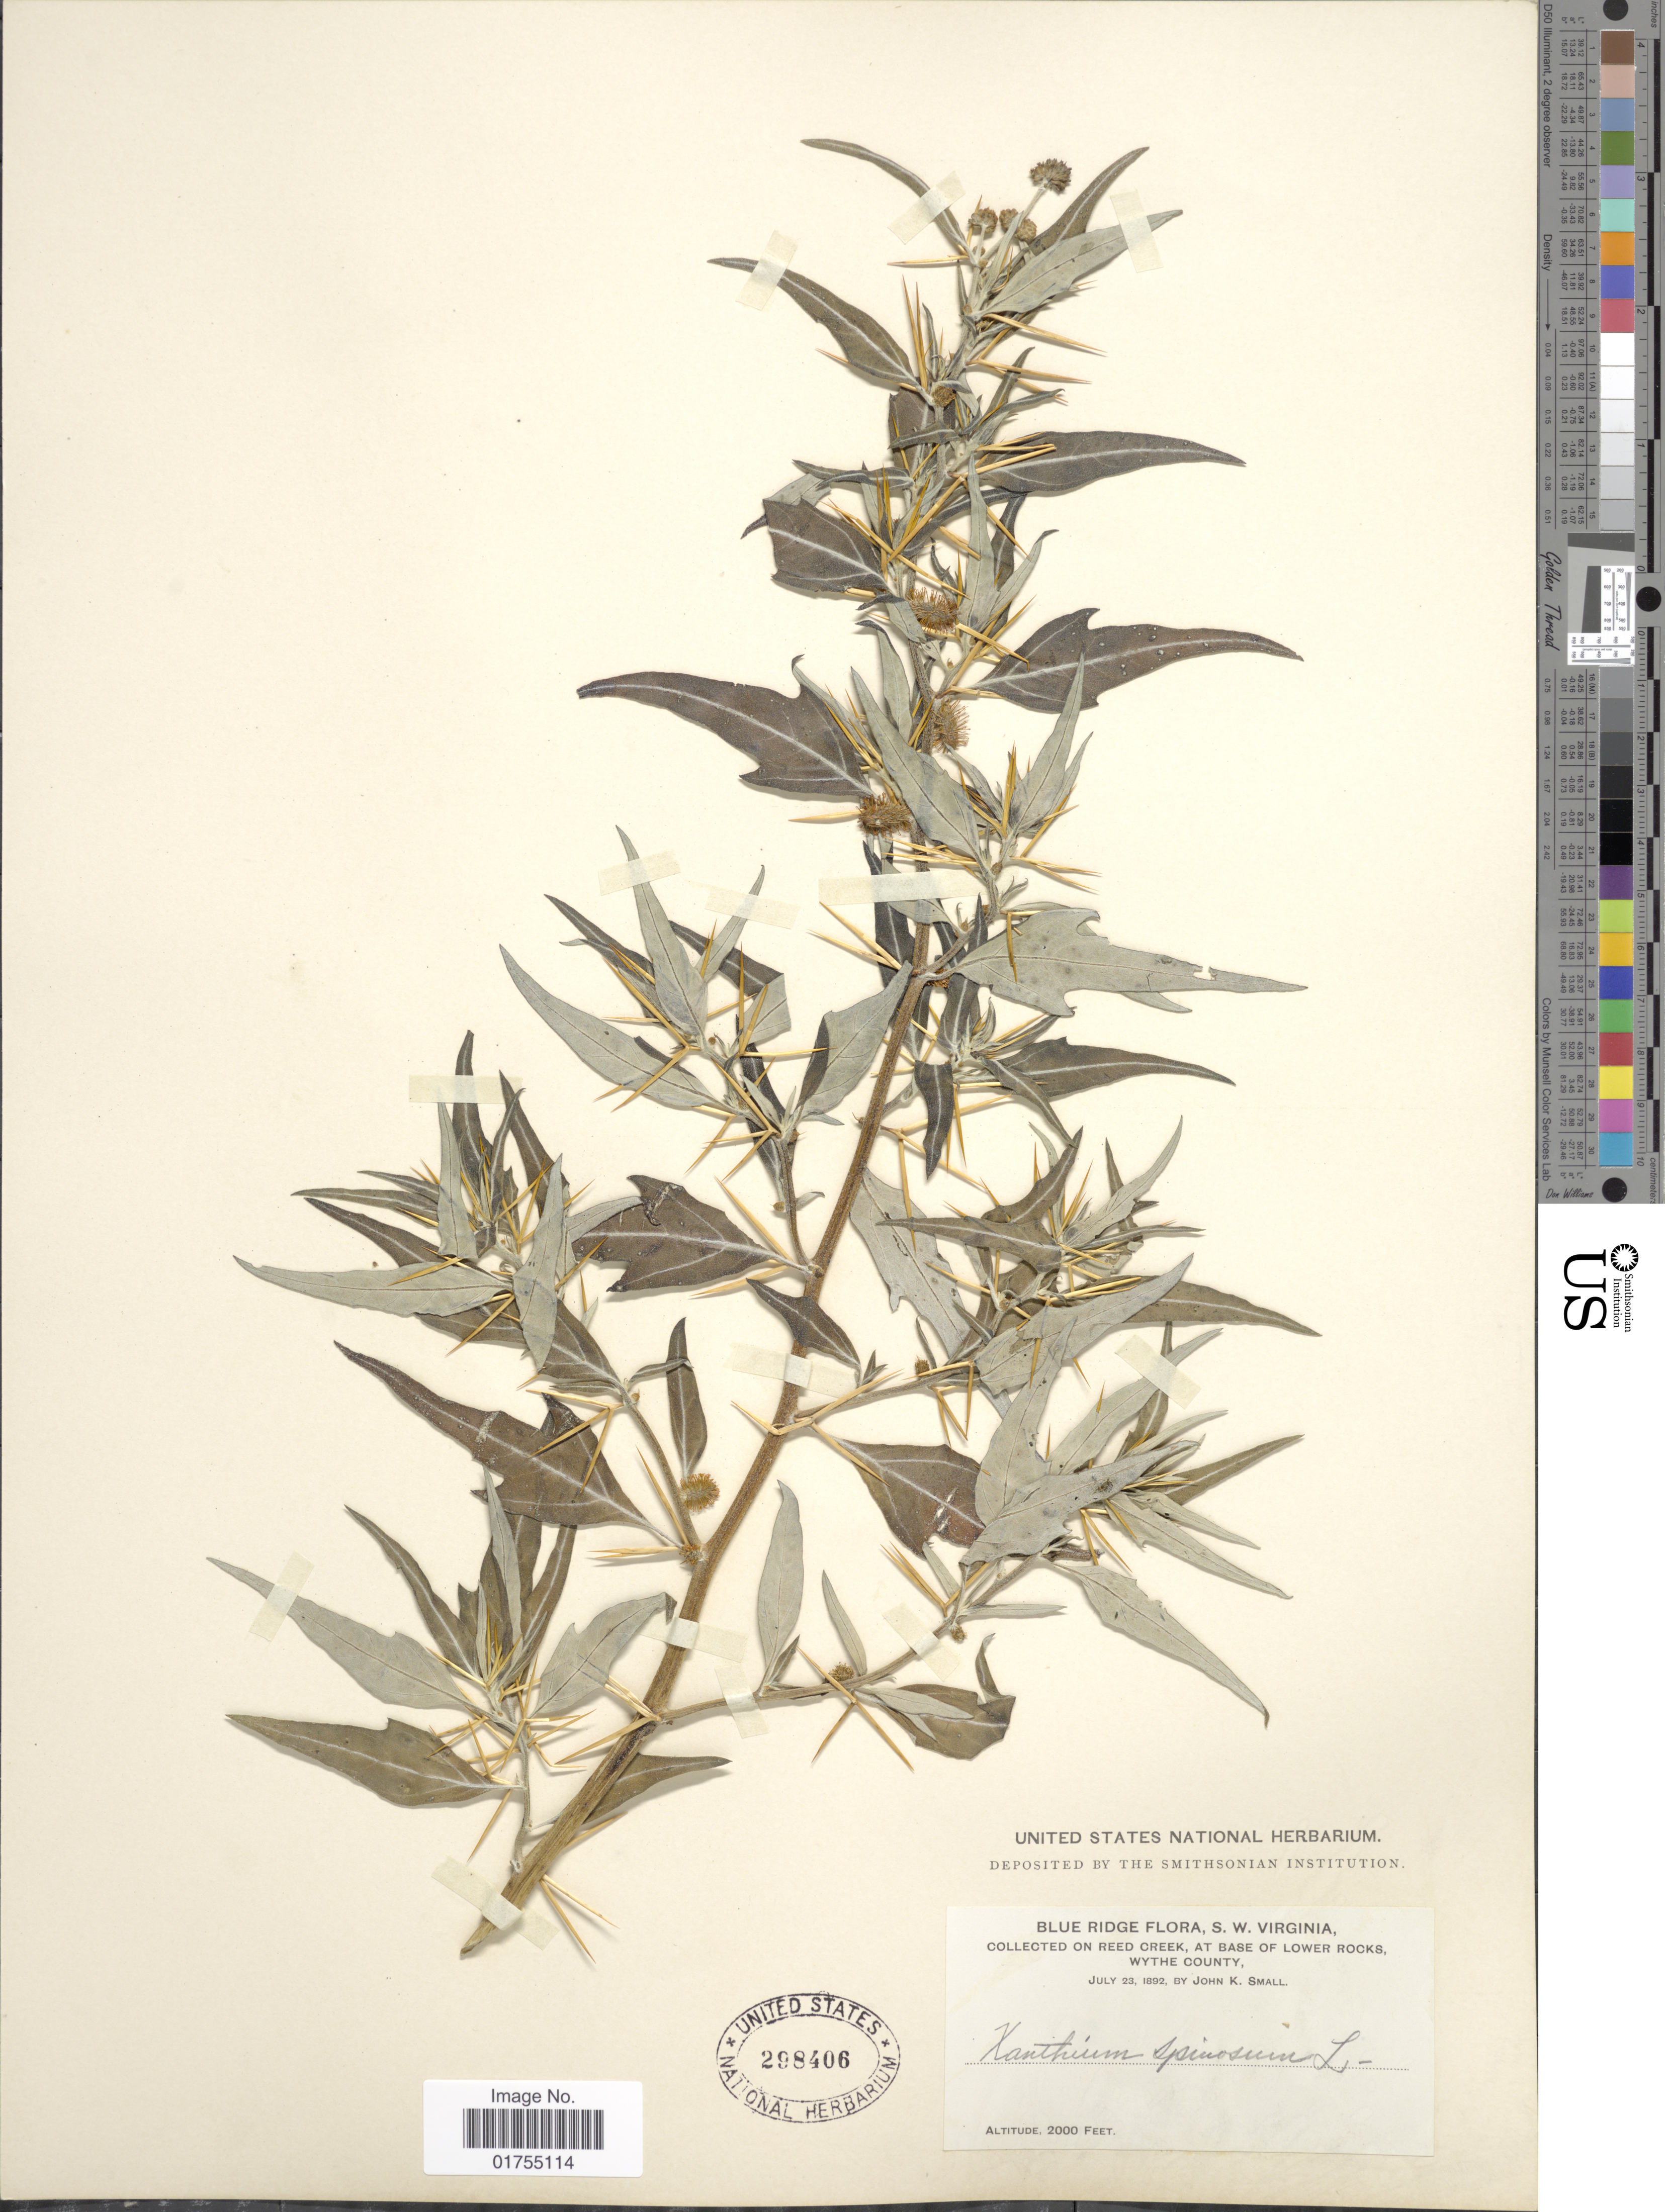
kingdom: Plantae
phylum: Tracheophyta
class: Magnoliopsida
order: Asterales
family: Asteraceae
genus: Xanthium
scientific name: Xanthium spinosum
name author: L.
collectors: J. K. Small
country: United States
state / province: Virginia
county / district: Wythe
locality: Blue Ridge Flora, S.W. Virginia. Reed Creek, at base of lower rocks.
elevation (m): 610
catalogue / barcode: US 298406